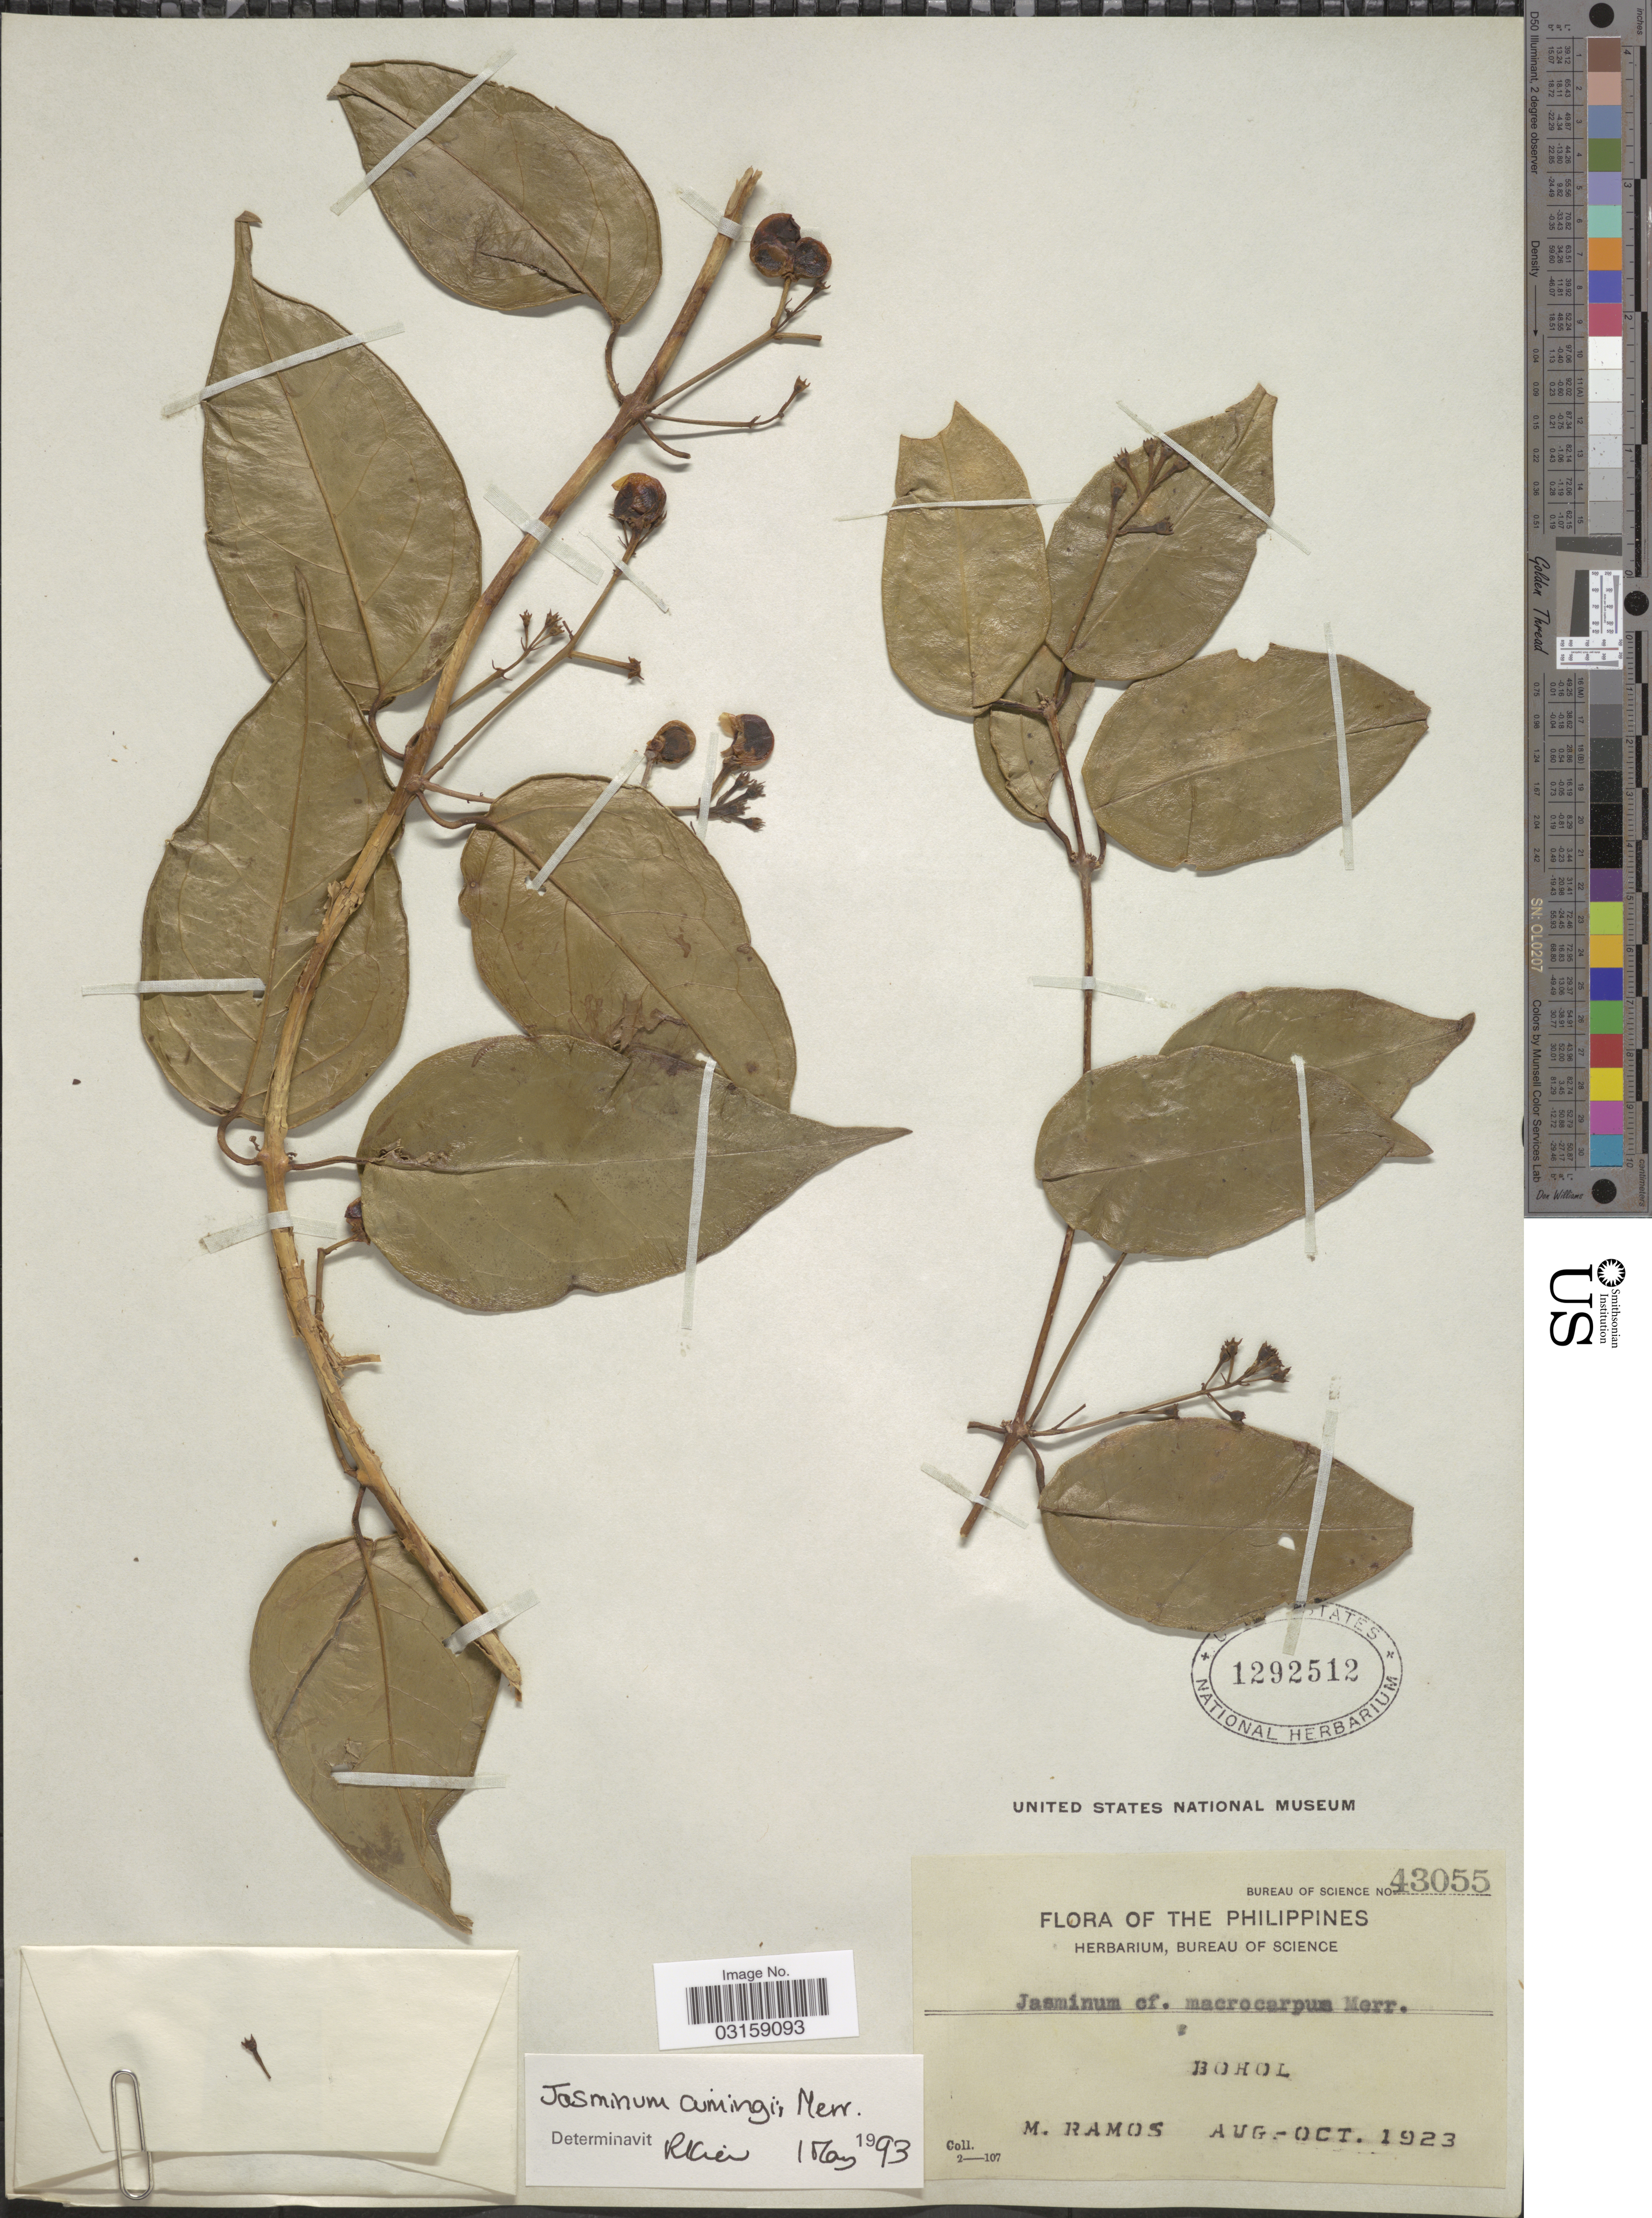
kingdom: Plantae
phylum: Tracheophyta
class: Magnoliopsida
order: Lamiales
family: Oleaceae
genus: Jasminum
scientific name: Jasminum cumingii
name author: Merr.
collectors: M. Ramos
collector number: Bureau of Science 43055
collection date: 1923-08/1923-10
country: Philippines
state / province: Central Visayas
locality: Bohol.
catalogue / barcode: US 1292512